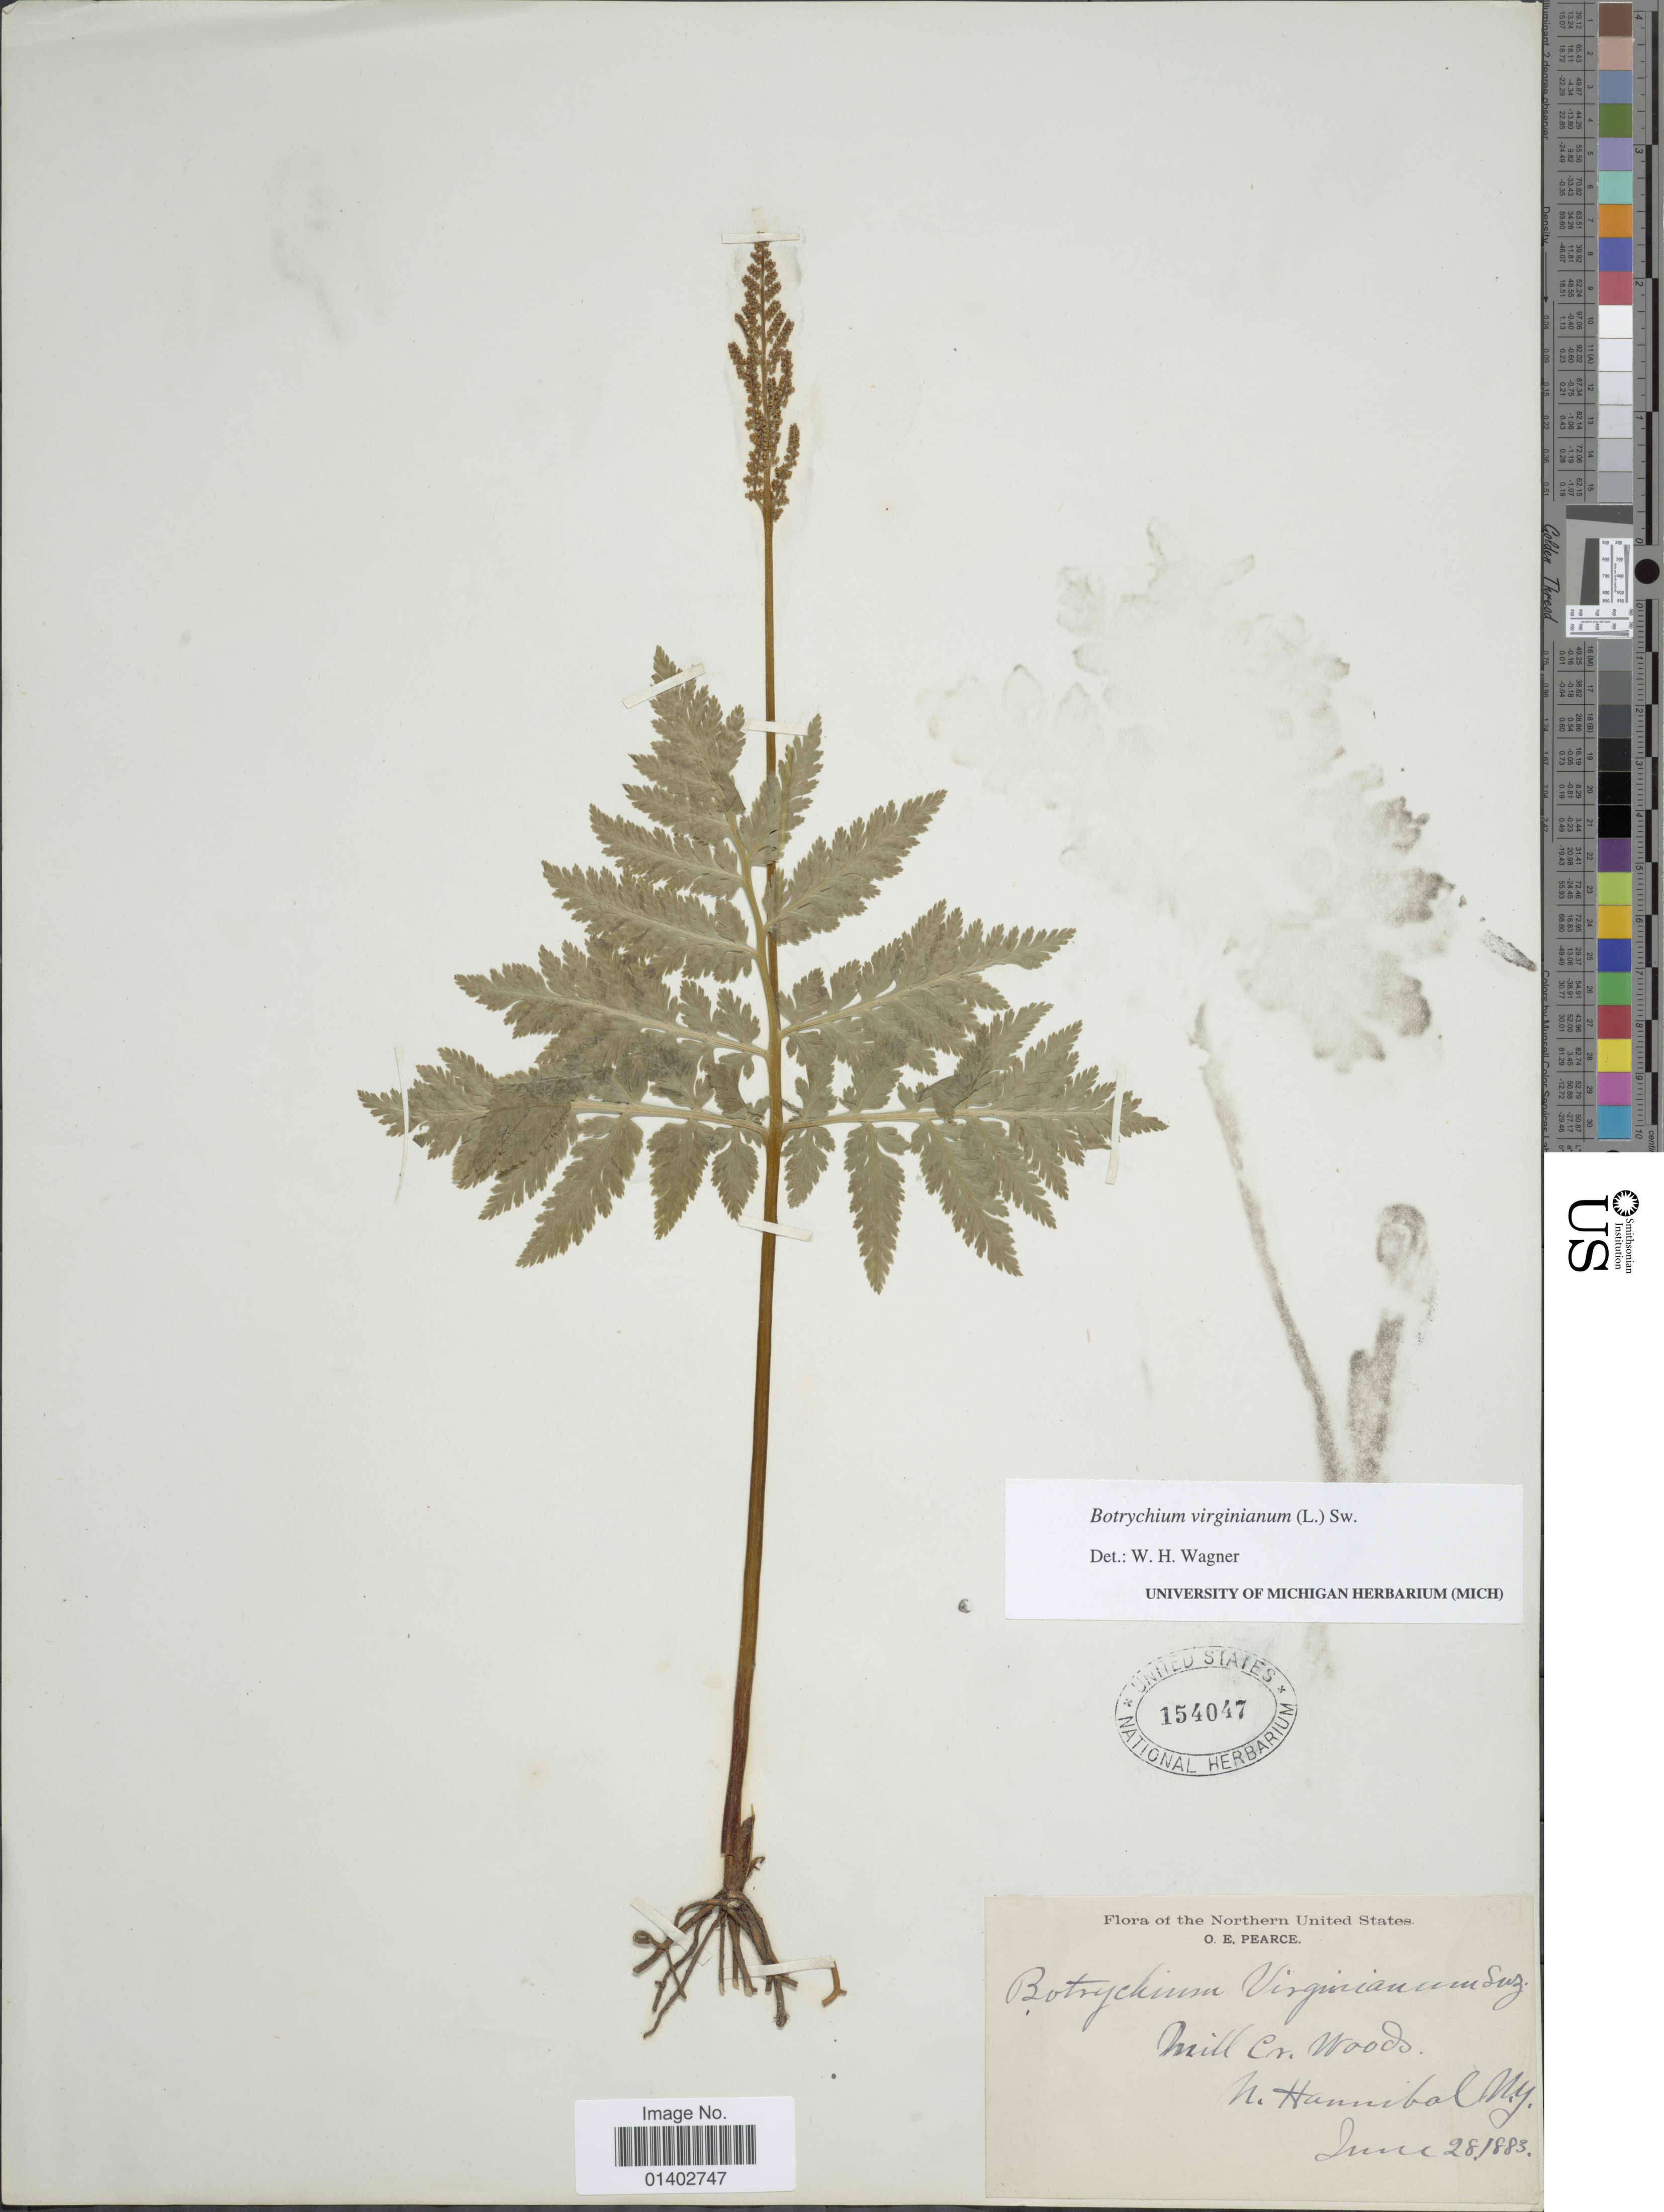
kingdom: Plantae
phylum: Tracheophyta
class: Polypodiopsida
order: Ophioglossales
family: Ophioglossaceae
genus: Botrychium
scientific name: Botrychium virginianum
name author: (L.) Sw.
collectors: O. E. Pearce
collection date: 1883-06-28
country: United States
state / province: New York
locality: Mill Cr, Woods, N Hannibal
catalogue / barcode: US 154047